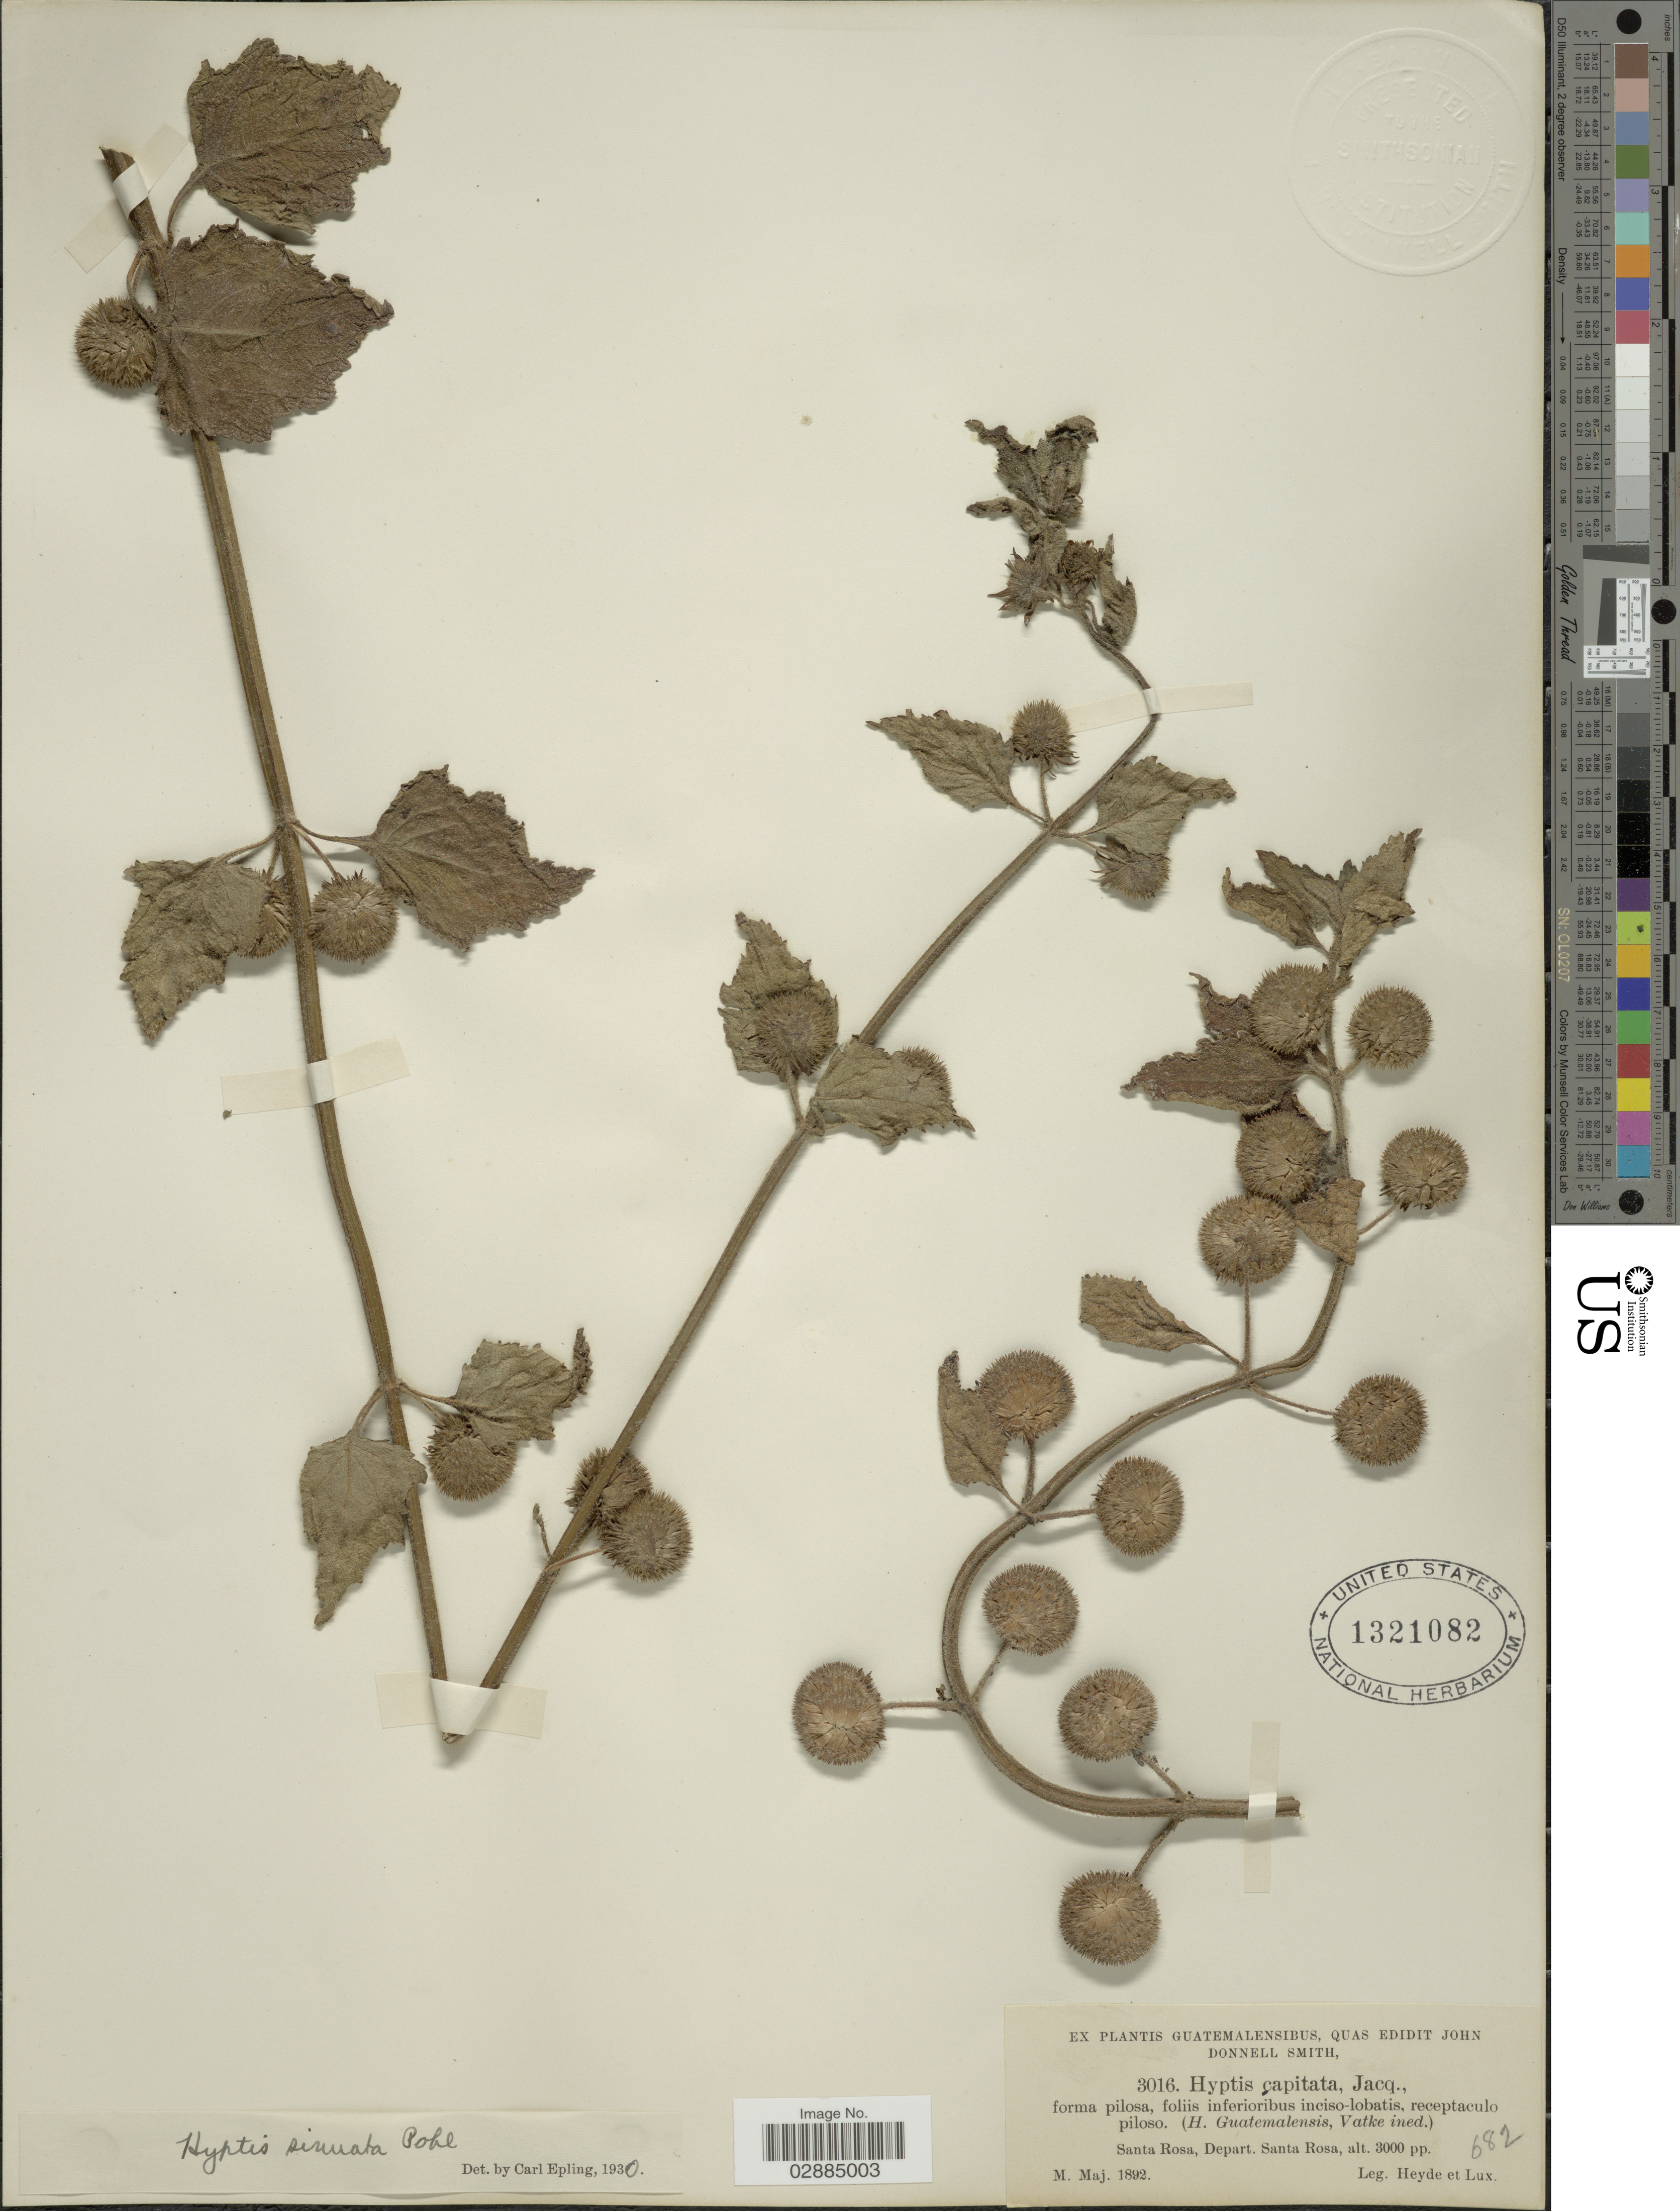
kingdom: Plantae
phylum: Tracheophyta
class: Magnoliopsida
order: Lamiales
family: Lamiaceae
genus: Hyptis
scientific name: Hyptis sinuata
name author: Pohl ex Benth.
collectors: Heyde & Lux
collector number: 3016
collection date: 1892-05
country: Guatemala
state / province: Santa Rosa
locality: Santa Rosa, Depart. Santa Rosa.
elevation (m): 914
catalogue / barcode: US 1321082